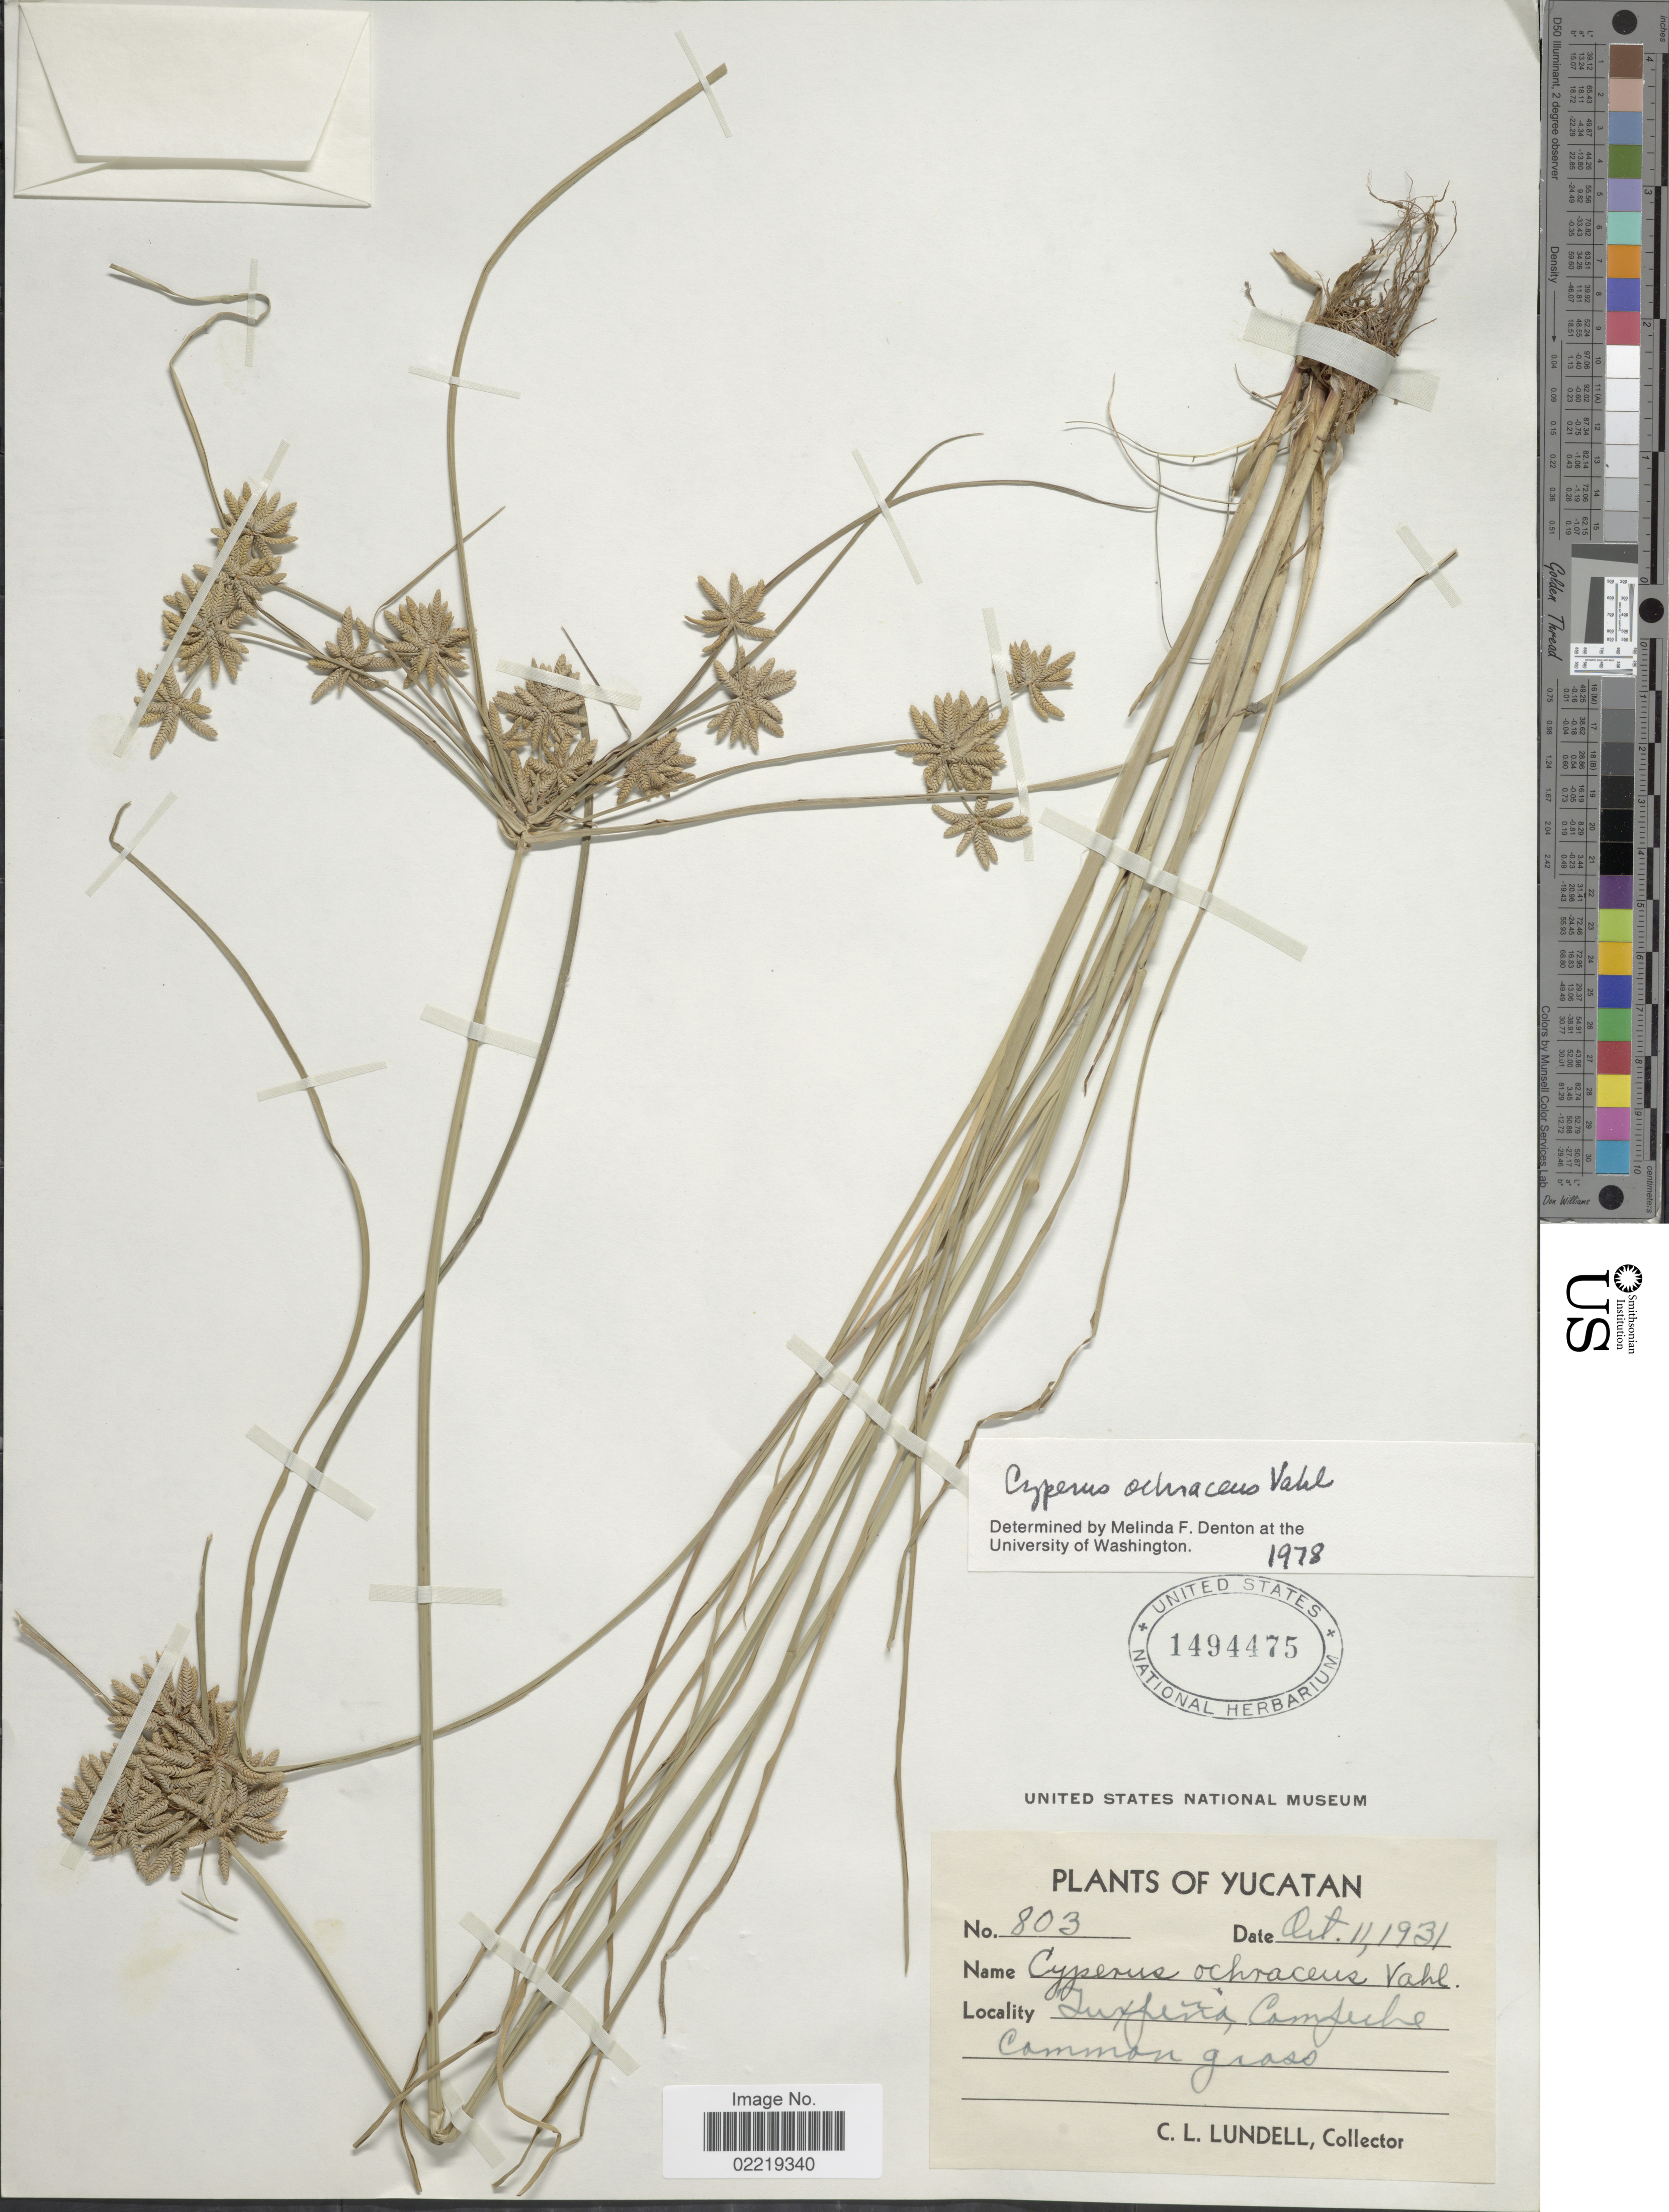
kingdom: Plantae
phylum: Tracheophyta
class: Liliopsida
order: Poales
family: Cyperaceae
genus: Cyperus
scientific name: Cyperus ochraceus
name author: Vahl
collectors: C. L. Lundell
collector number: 803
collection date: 1932-10-11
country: Mexico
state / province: Yucatán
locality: Tuxfena, Comfeche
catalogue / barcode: US 1494475